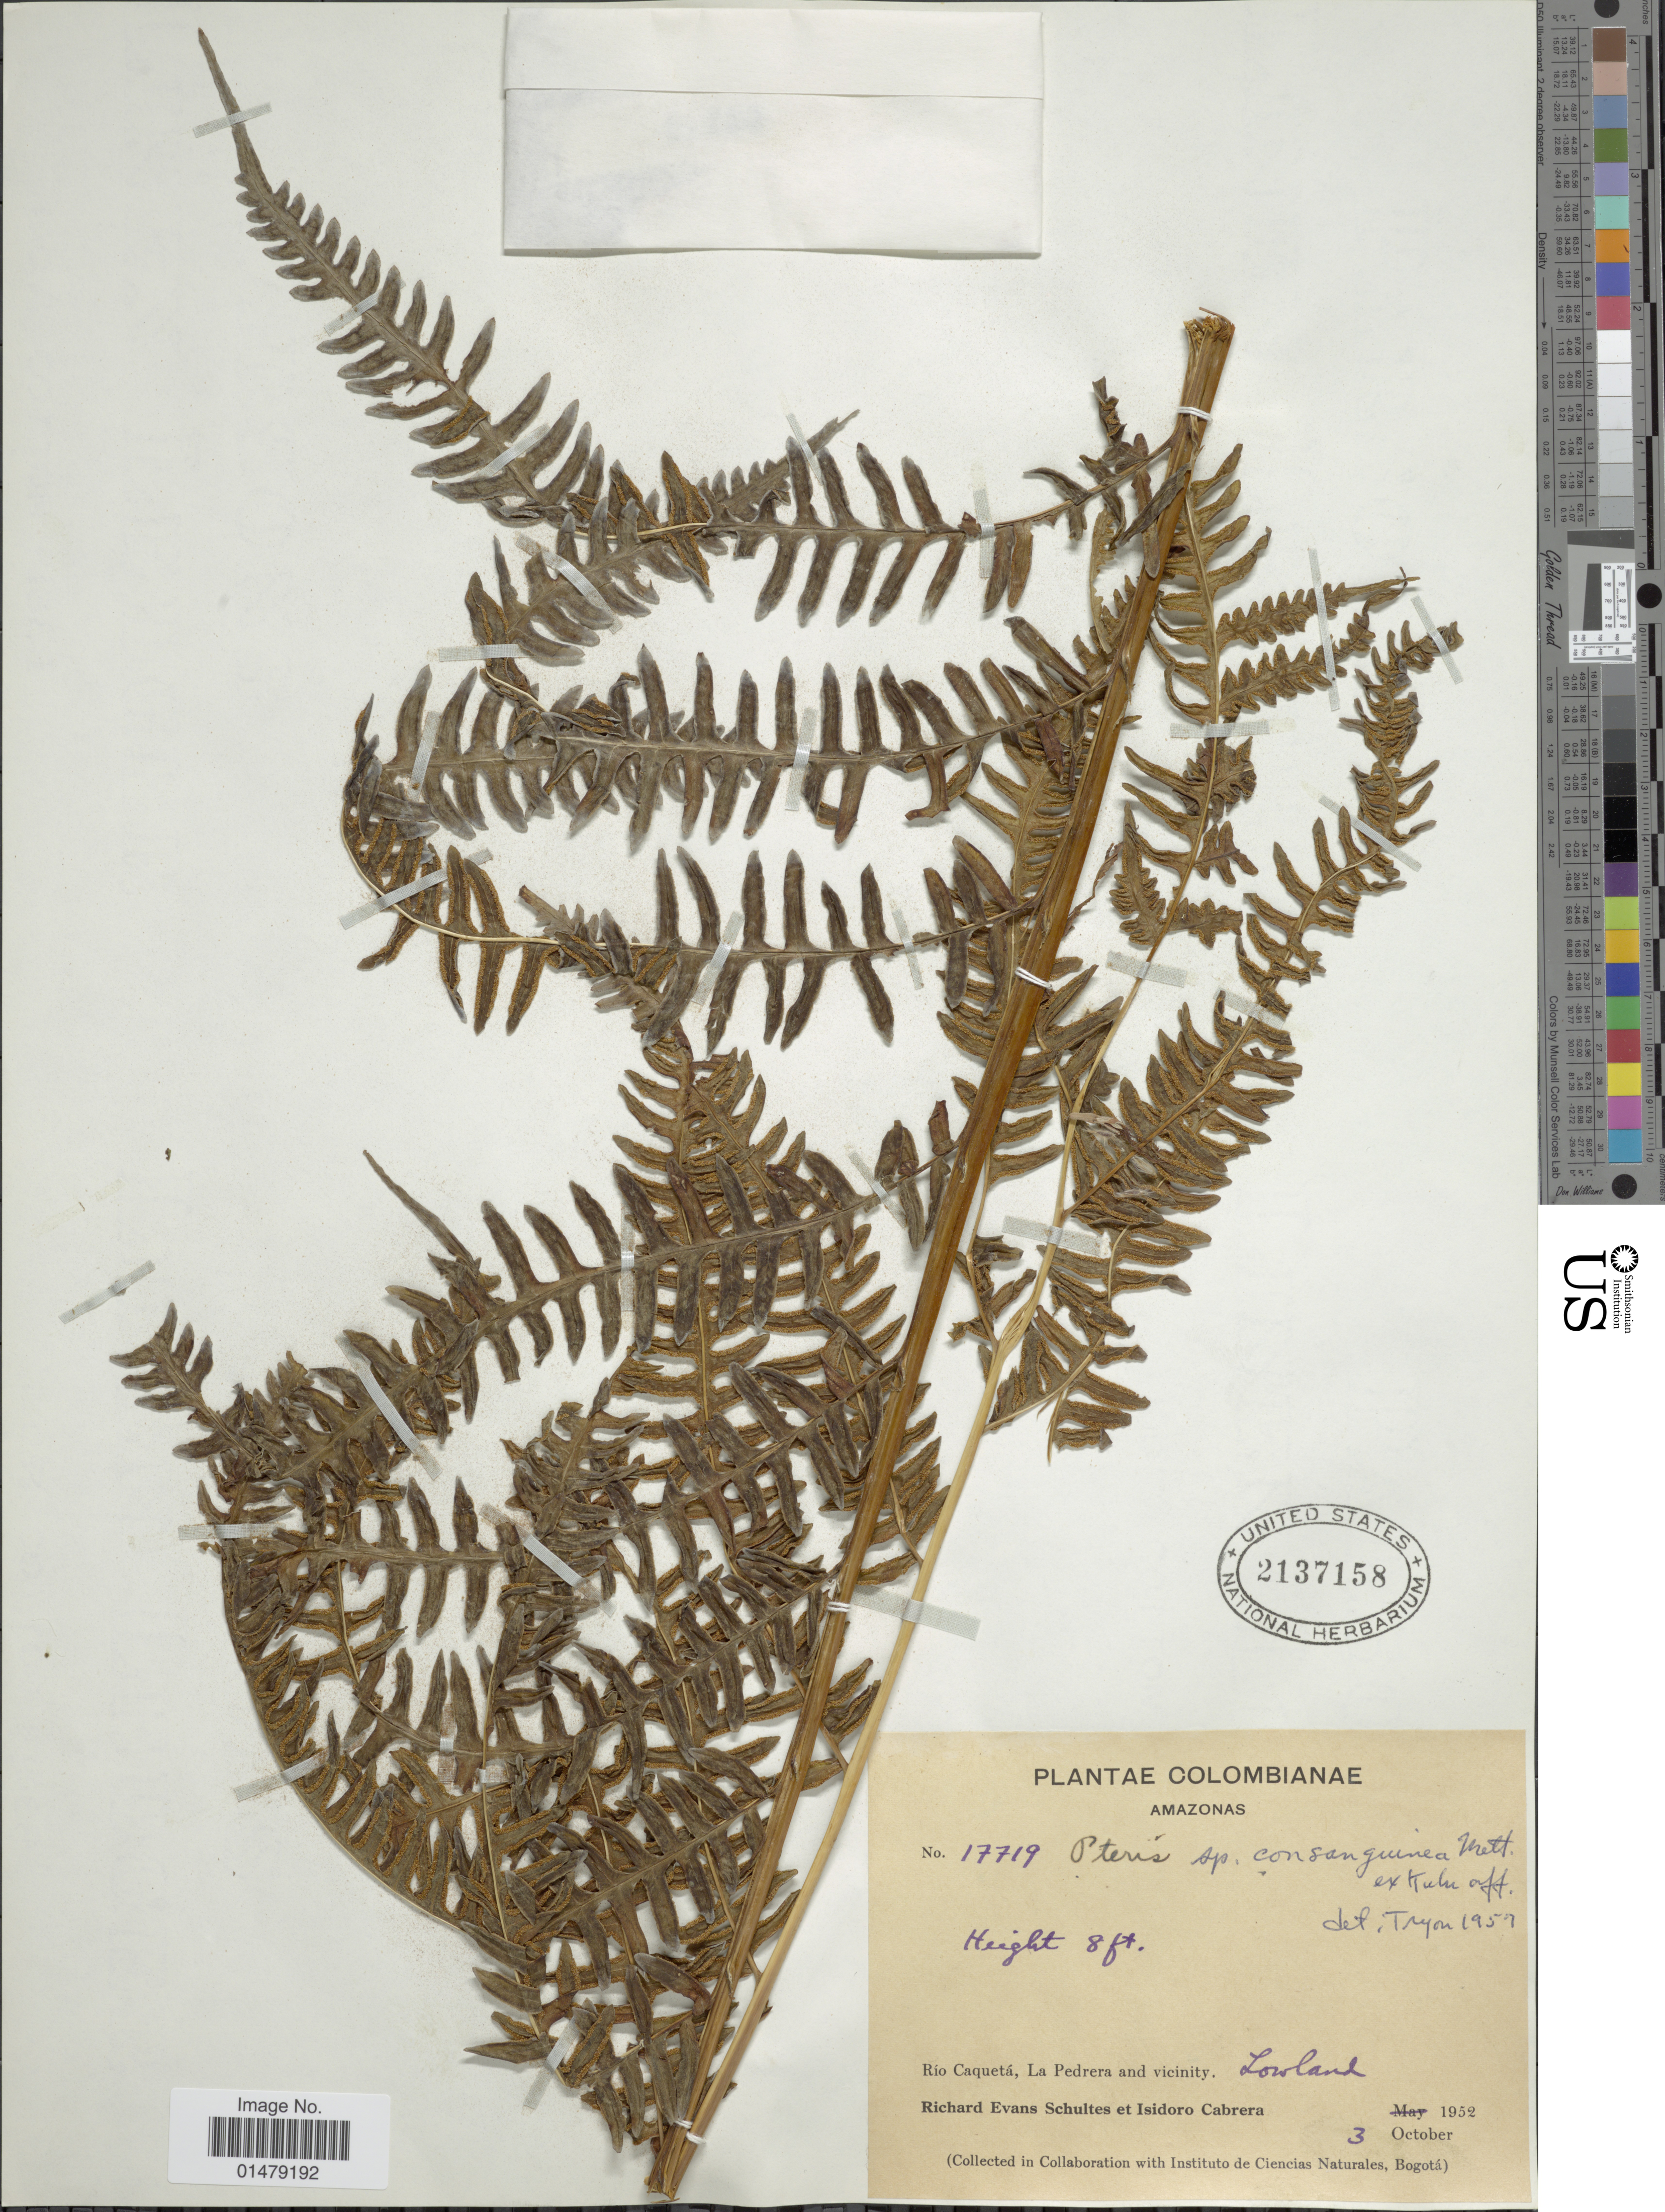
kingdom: Plantae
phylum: Tracheophyta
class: Polypodiopsida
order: Polypodiales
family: Pteridaceae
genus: Pteris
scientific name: Pteris consanguinea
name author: Mett. ex Kuhn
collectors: R. E. Schultes & I. Cabrera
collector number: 17719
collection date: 1952-10-03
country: Colombia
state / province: Amazônas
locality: Plantae Colombianae. Amazonas. Rio Caqueta, la Pedrera and vicinity.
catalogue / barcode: US 2137158